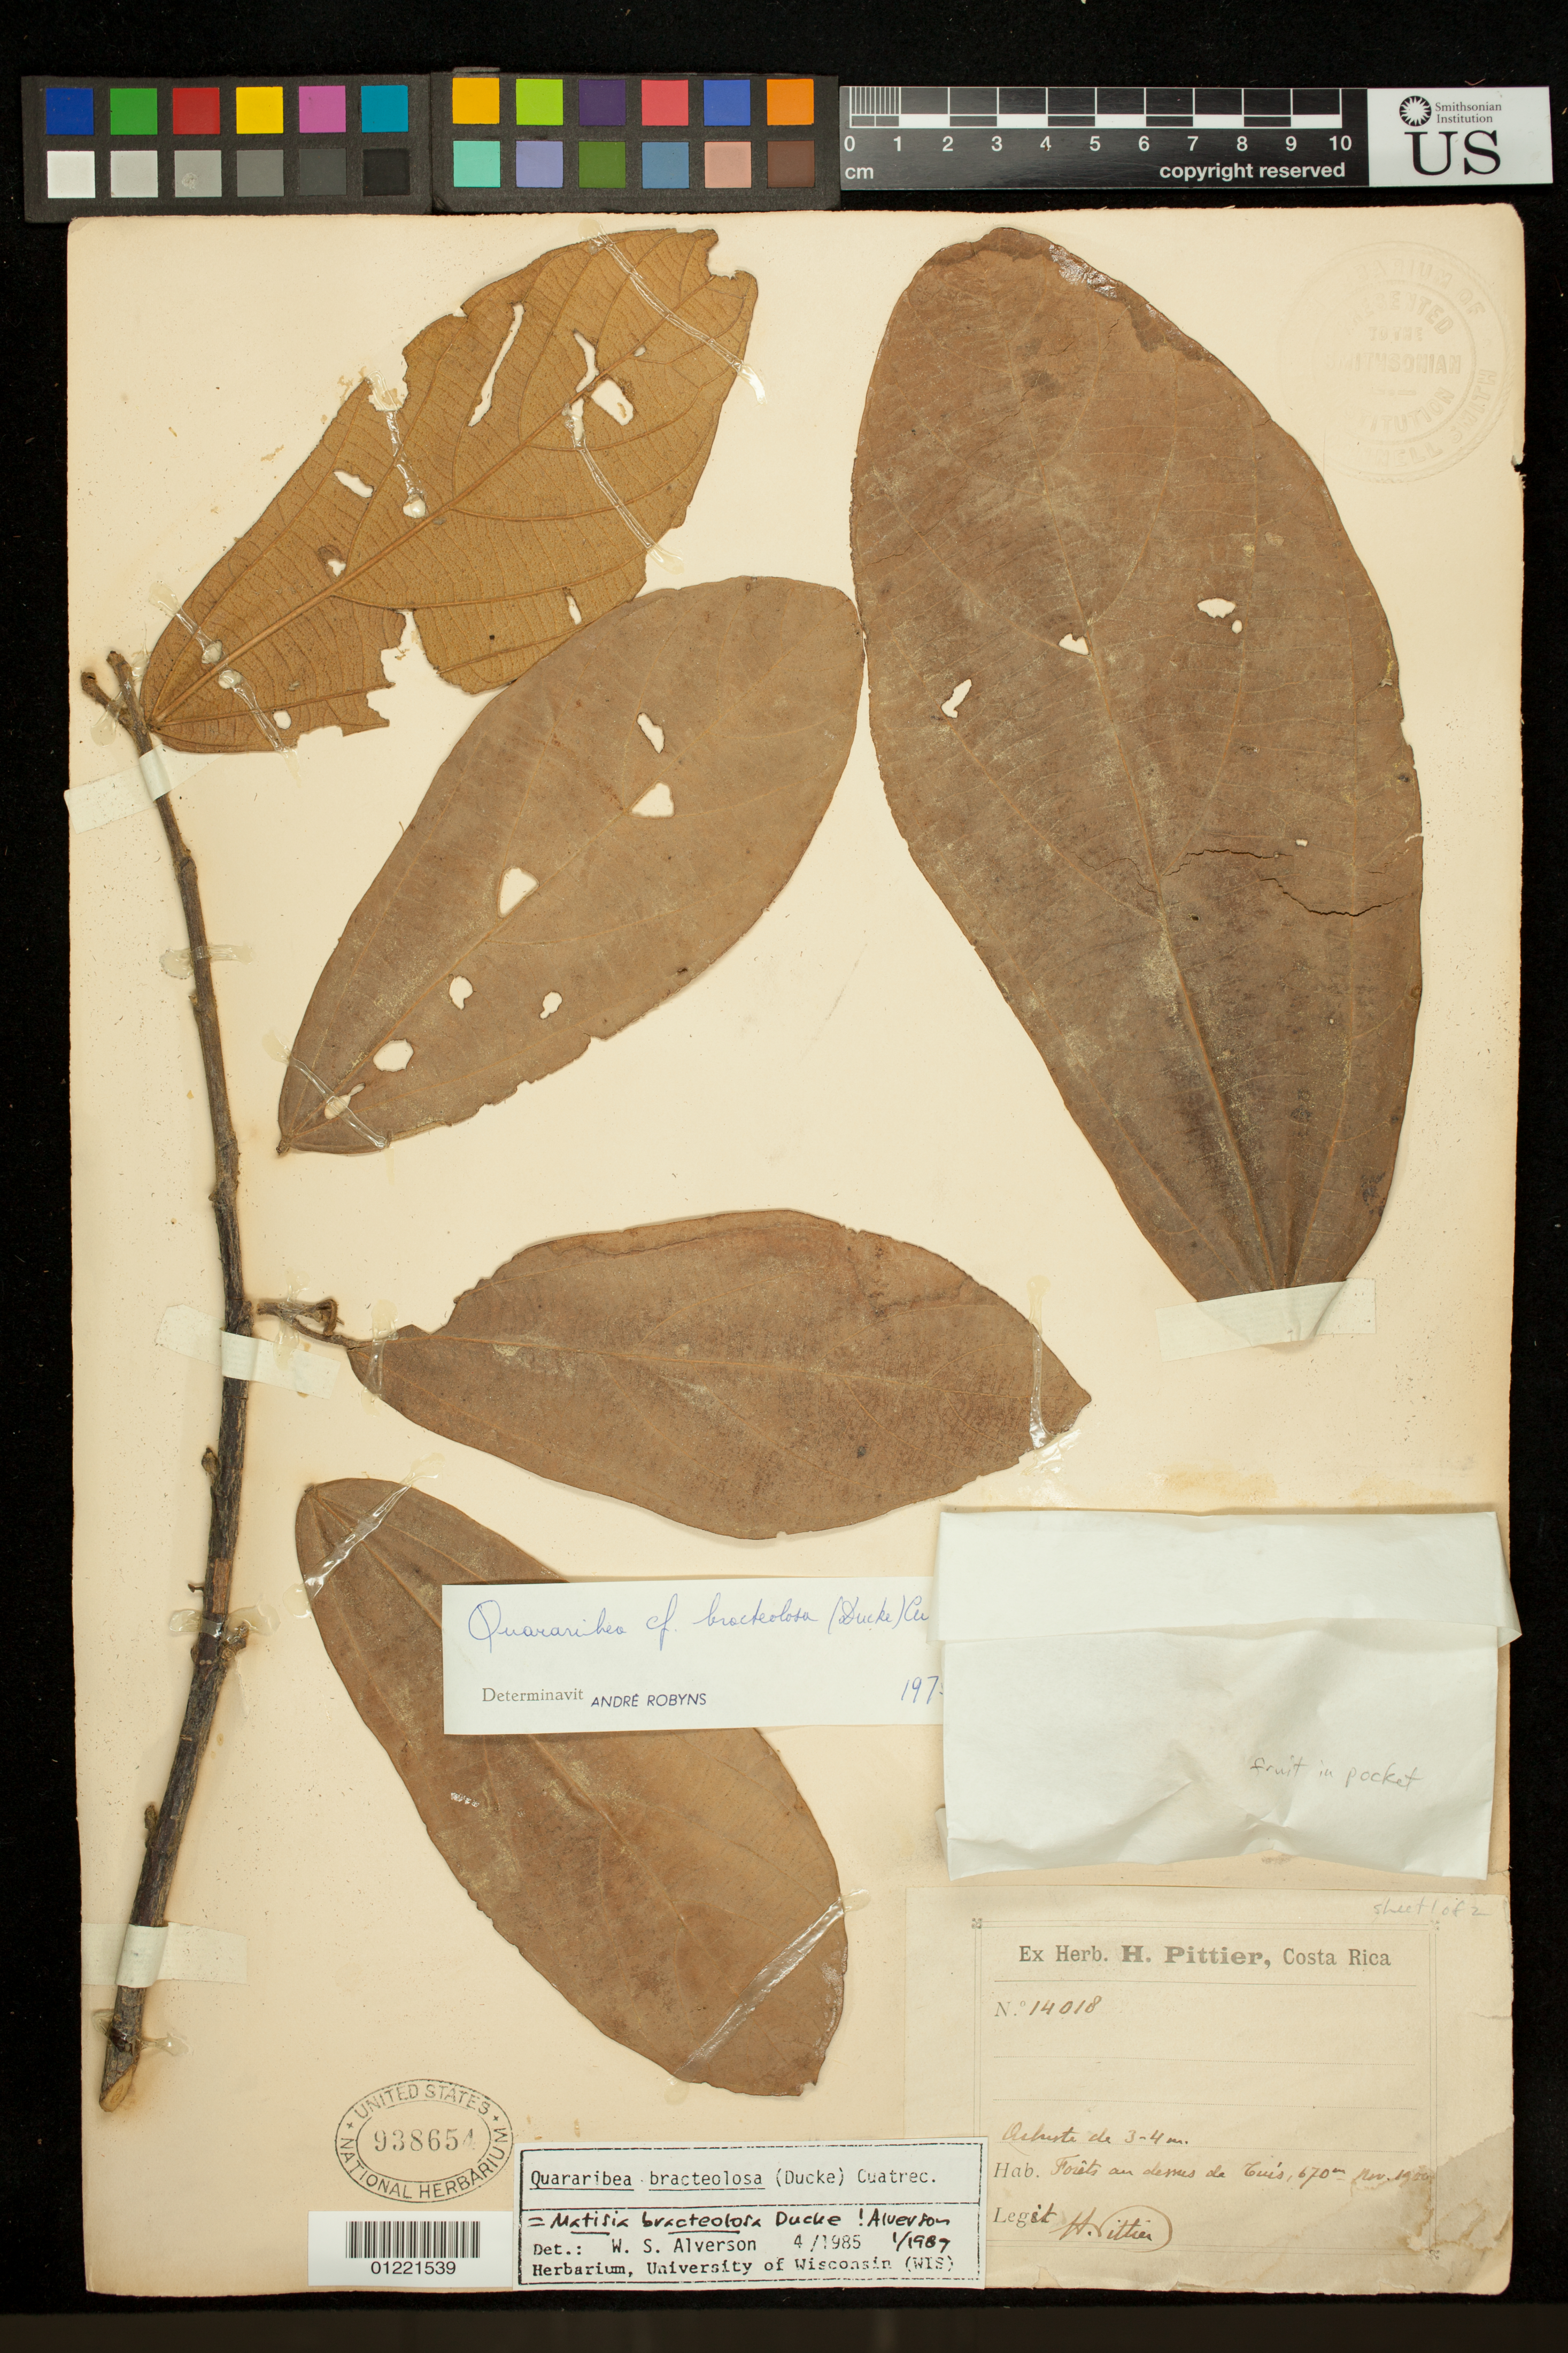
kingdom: Plantae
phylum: Tracheophyta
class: Magnoliopsida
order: Malvales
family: Malvaceae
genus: Matisia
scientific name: Matisia bracteolosa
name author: Ducke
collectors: H. F. Pittier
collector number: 14018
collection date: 1900-11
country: Costa Rica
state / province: Cartago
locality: Forets au dessus de Tuis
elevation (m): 670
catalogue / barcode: US 93865